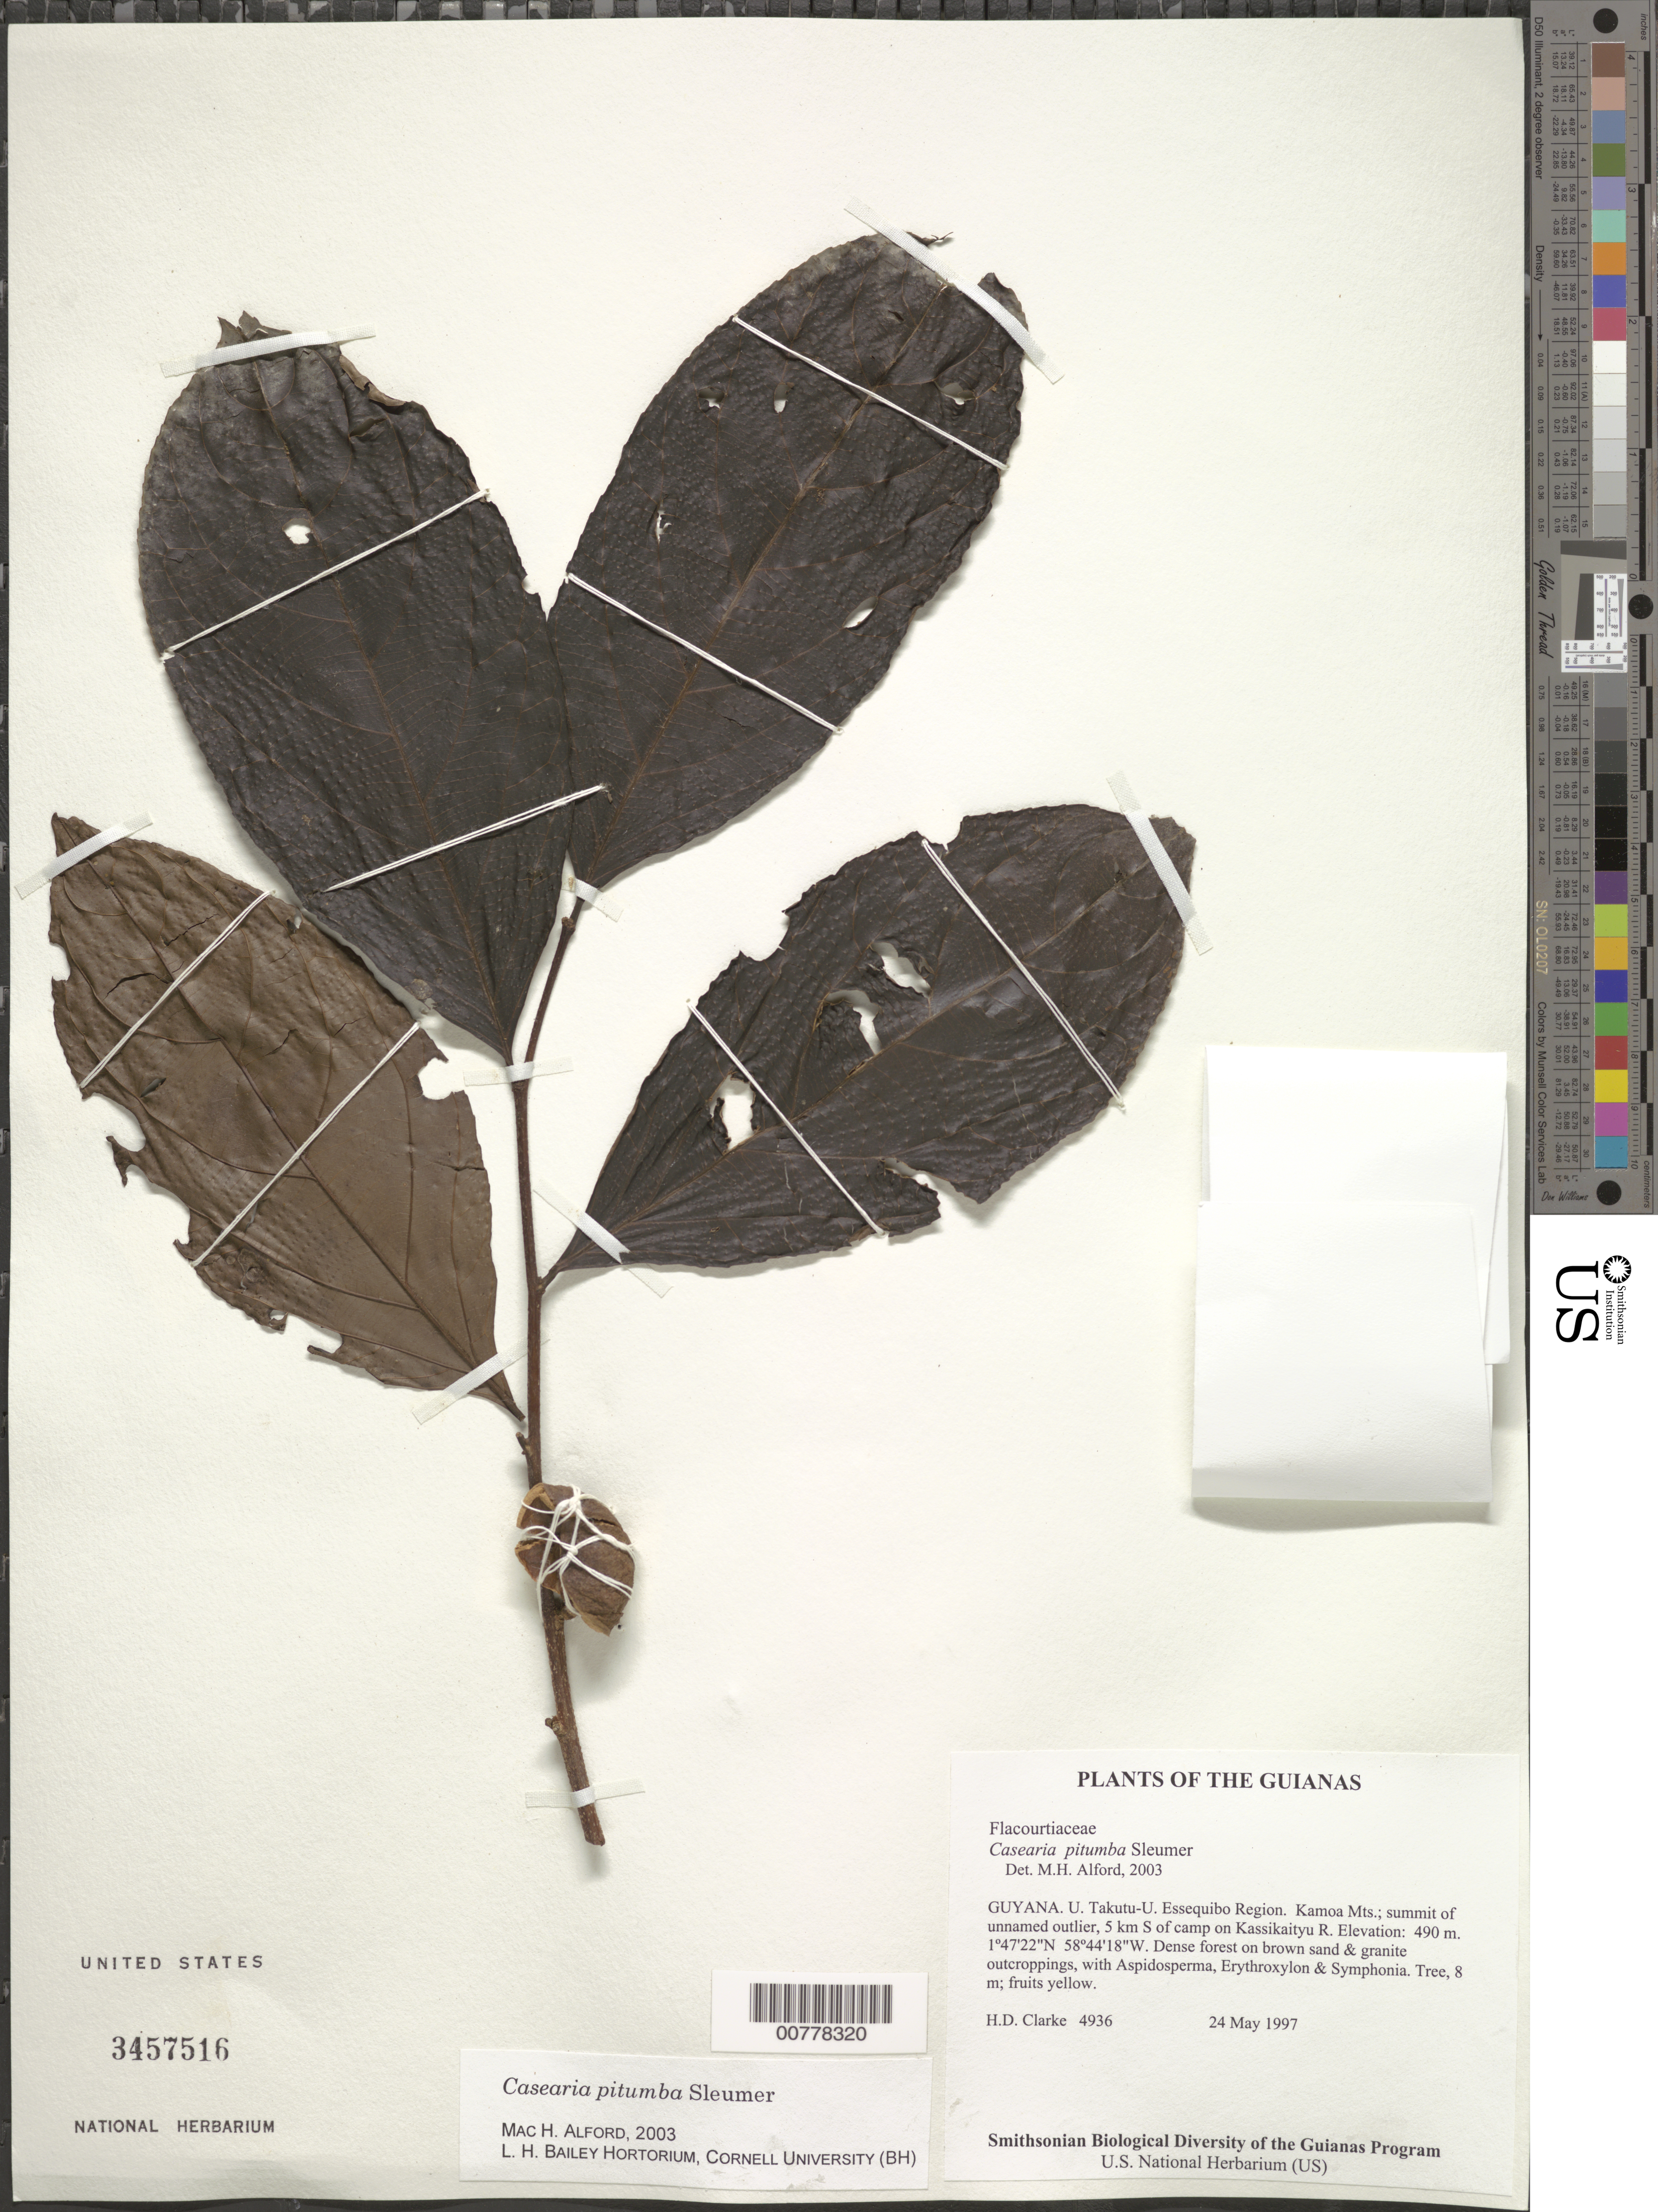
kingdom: Plantae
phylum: Tracheophyta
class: Magnoliopsida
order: Malpighiales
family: Salicaceae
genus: Casearia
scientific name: Casearia pitumba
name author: Sleumer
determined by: Liesner, R. L.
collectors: H. D. Clarke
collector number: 4936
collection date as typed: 24 May 1997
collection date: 1997-05-24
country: Guyana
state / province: U. Takutu-U. Essequibo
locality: Kamoa Mts.; summit of unnamed outlier, 5 km S of camp on Kassikaityu R.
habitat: Dense forest on brown sand & granite outcroppings, with Aspidosperma, Erythroxylum & Symphonia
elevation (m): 490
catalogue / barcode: US 3457516